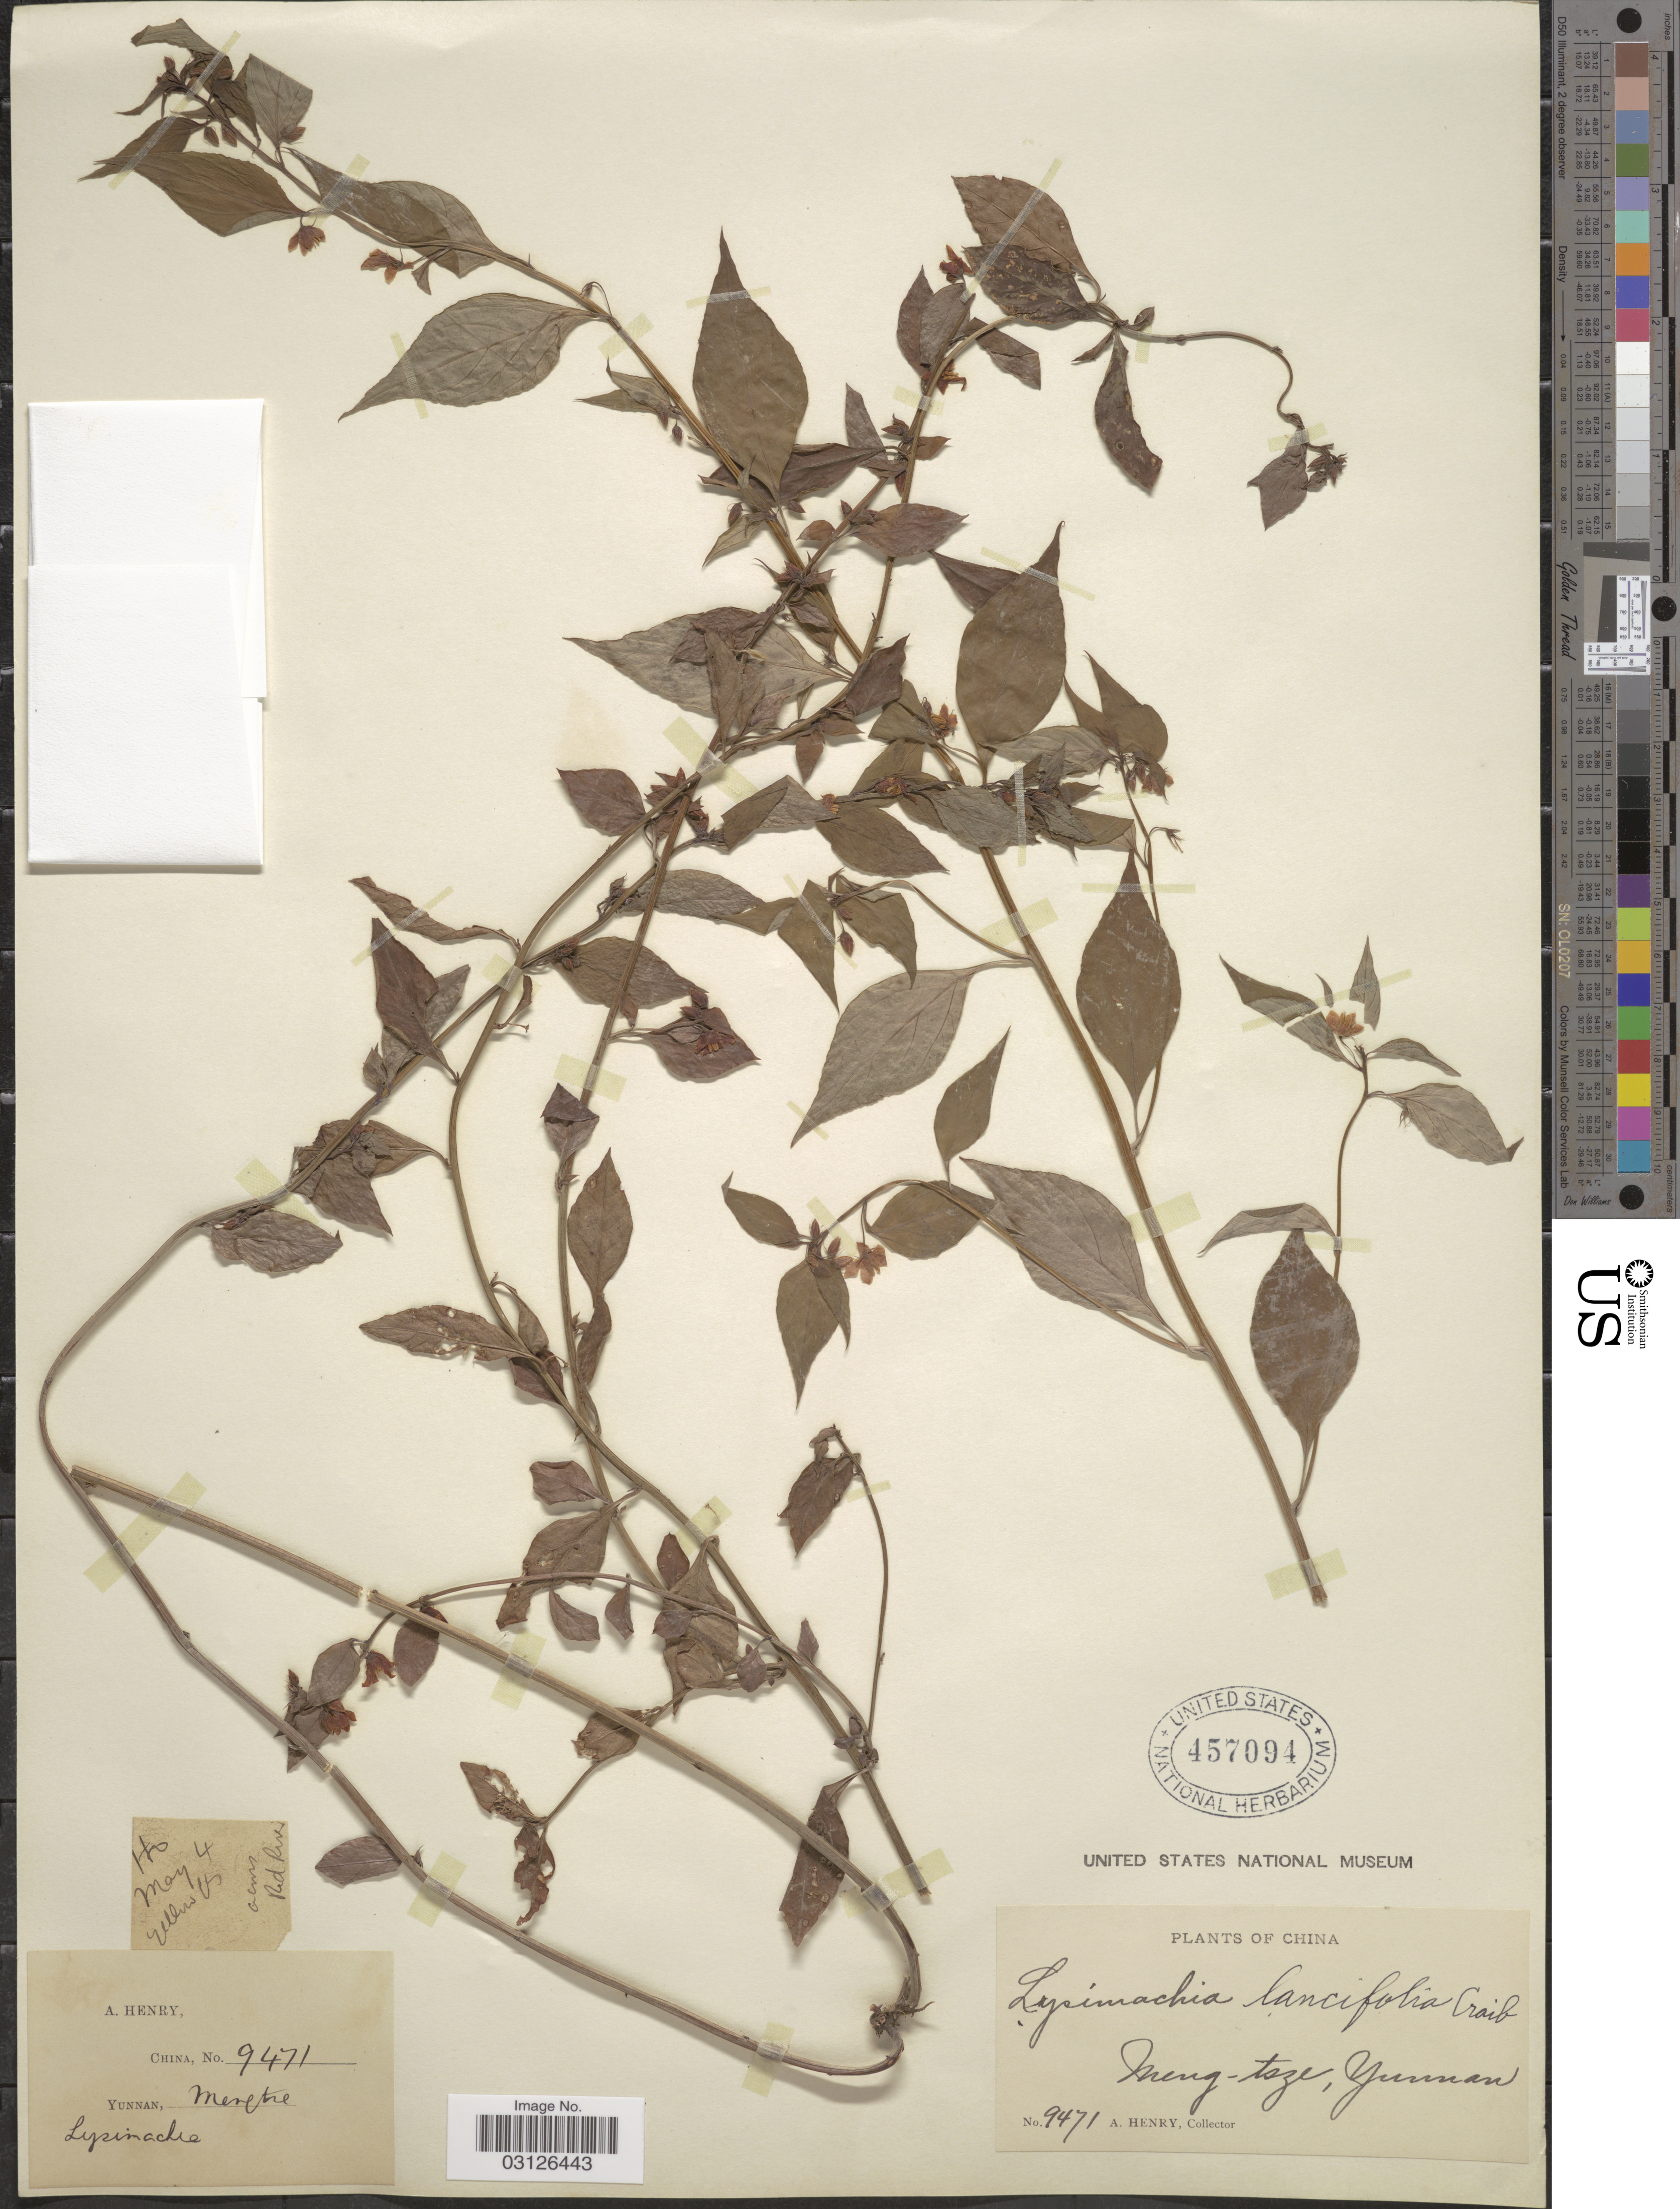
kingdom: Plantae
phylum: Tracheophyta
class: Magnoliopsida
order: Ericales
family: Primulaceae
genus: Lysimachia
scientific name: Lysimachia lancifolia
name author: Craib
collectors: A. Henry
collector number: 9471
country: China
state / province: Yunnan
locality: Meng-tsze. [illegible text].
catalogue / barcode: US 457094